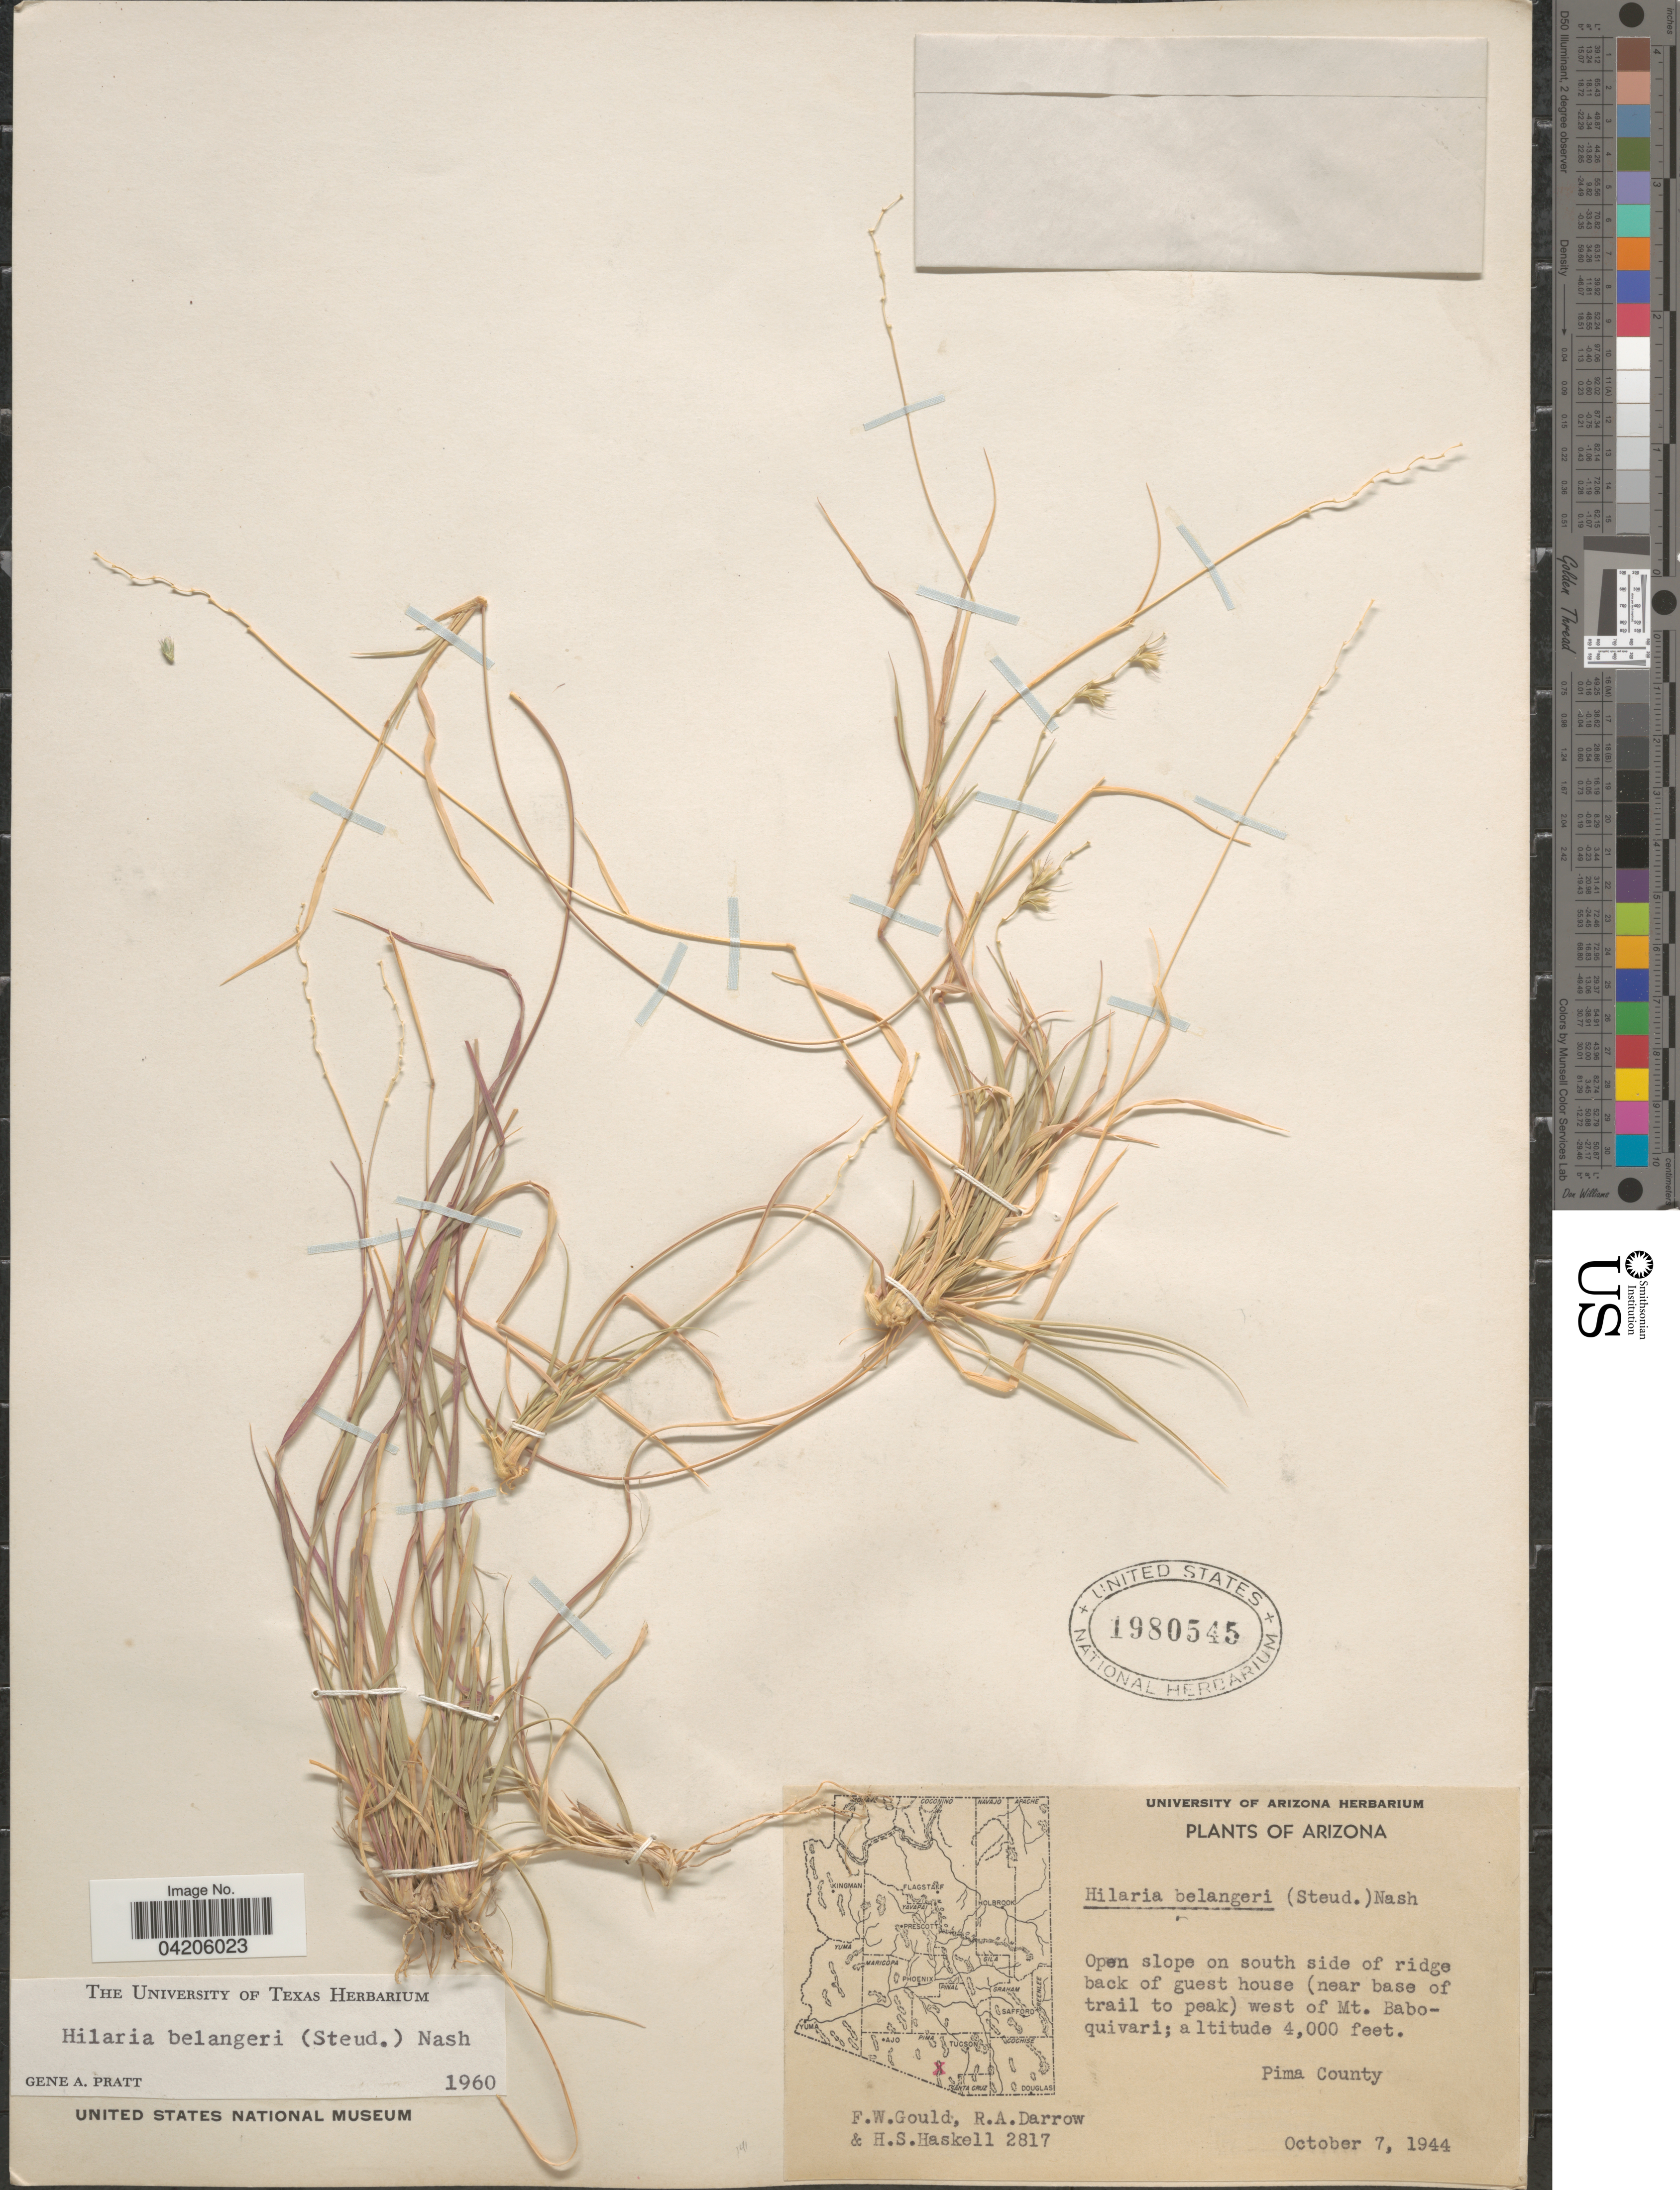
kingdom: Plantae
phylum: Tracheophyta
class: Liliopsida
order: Poales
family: Poaceae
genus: Hilaria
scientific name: Hilaria belangeri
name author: (Steud.) Nash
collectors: F. W. Gould, R. A. Darrow & H. Haskell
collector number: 2817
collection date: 1944-10-07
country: United States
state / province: Arizona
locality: Open slope on south side of ridge back of guest house (near base of trail to peak) west of Mt. Baboquivari; Pima County.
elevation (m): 1219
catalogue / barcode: US 1980545